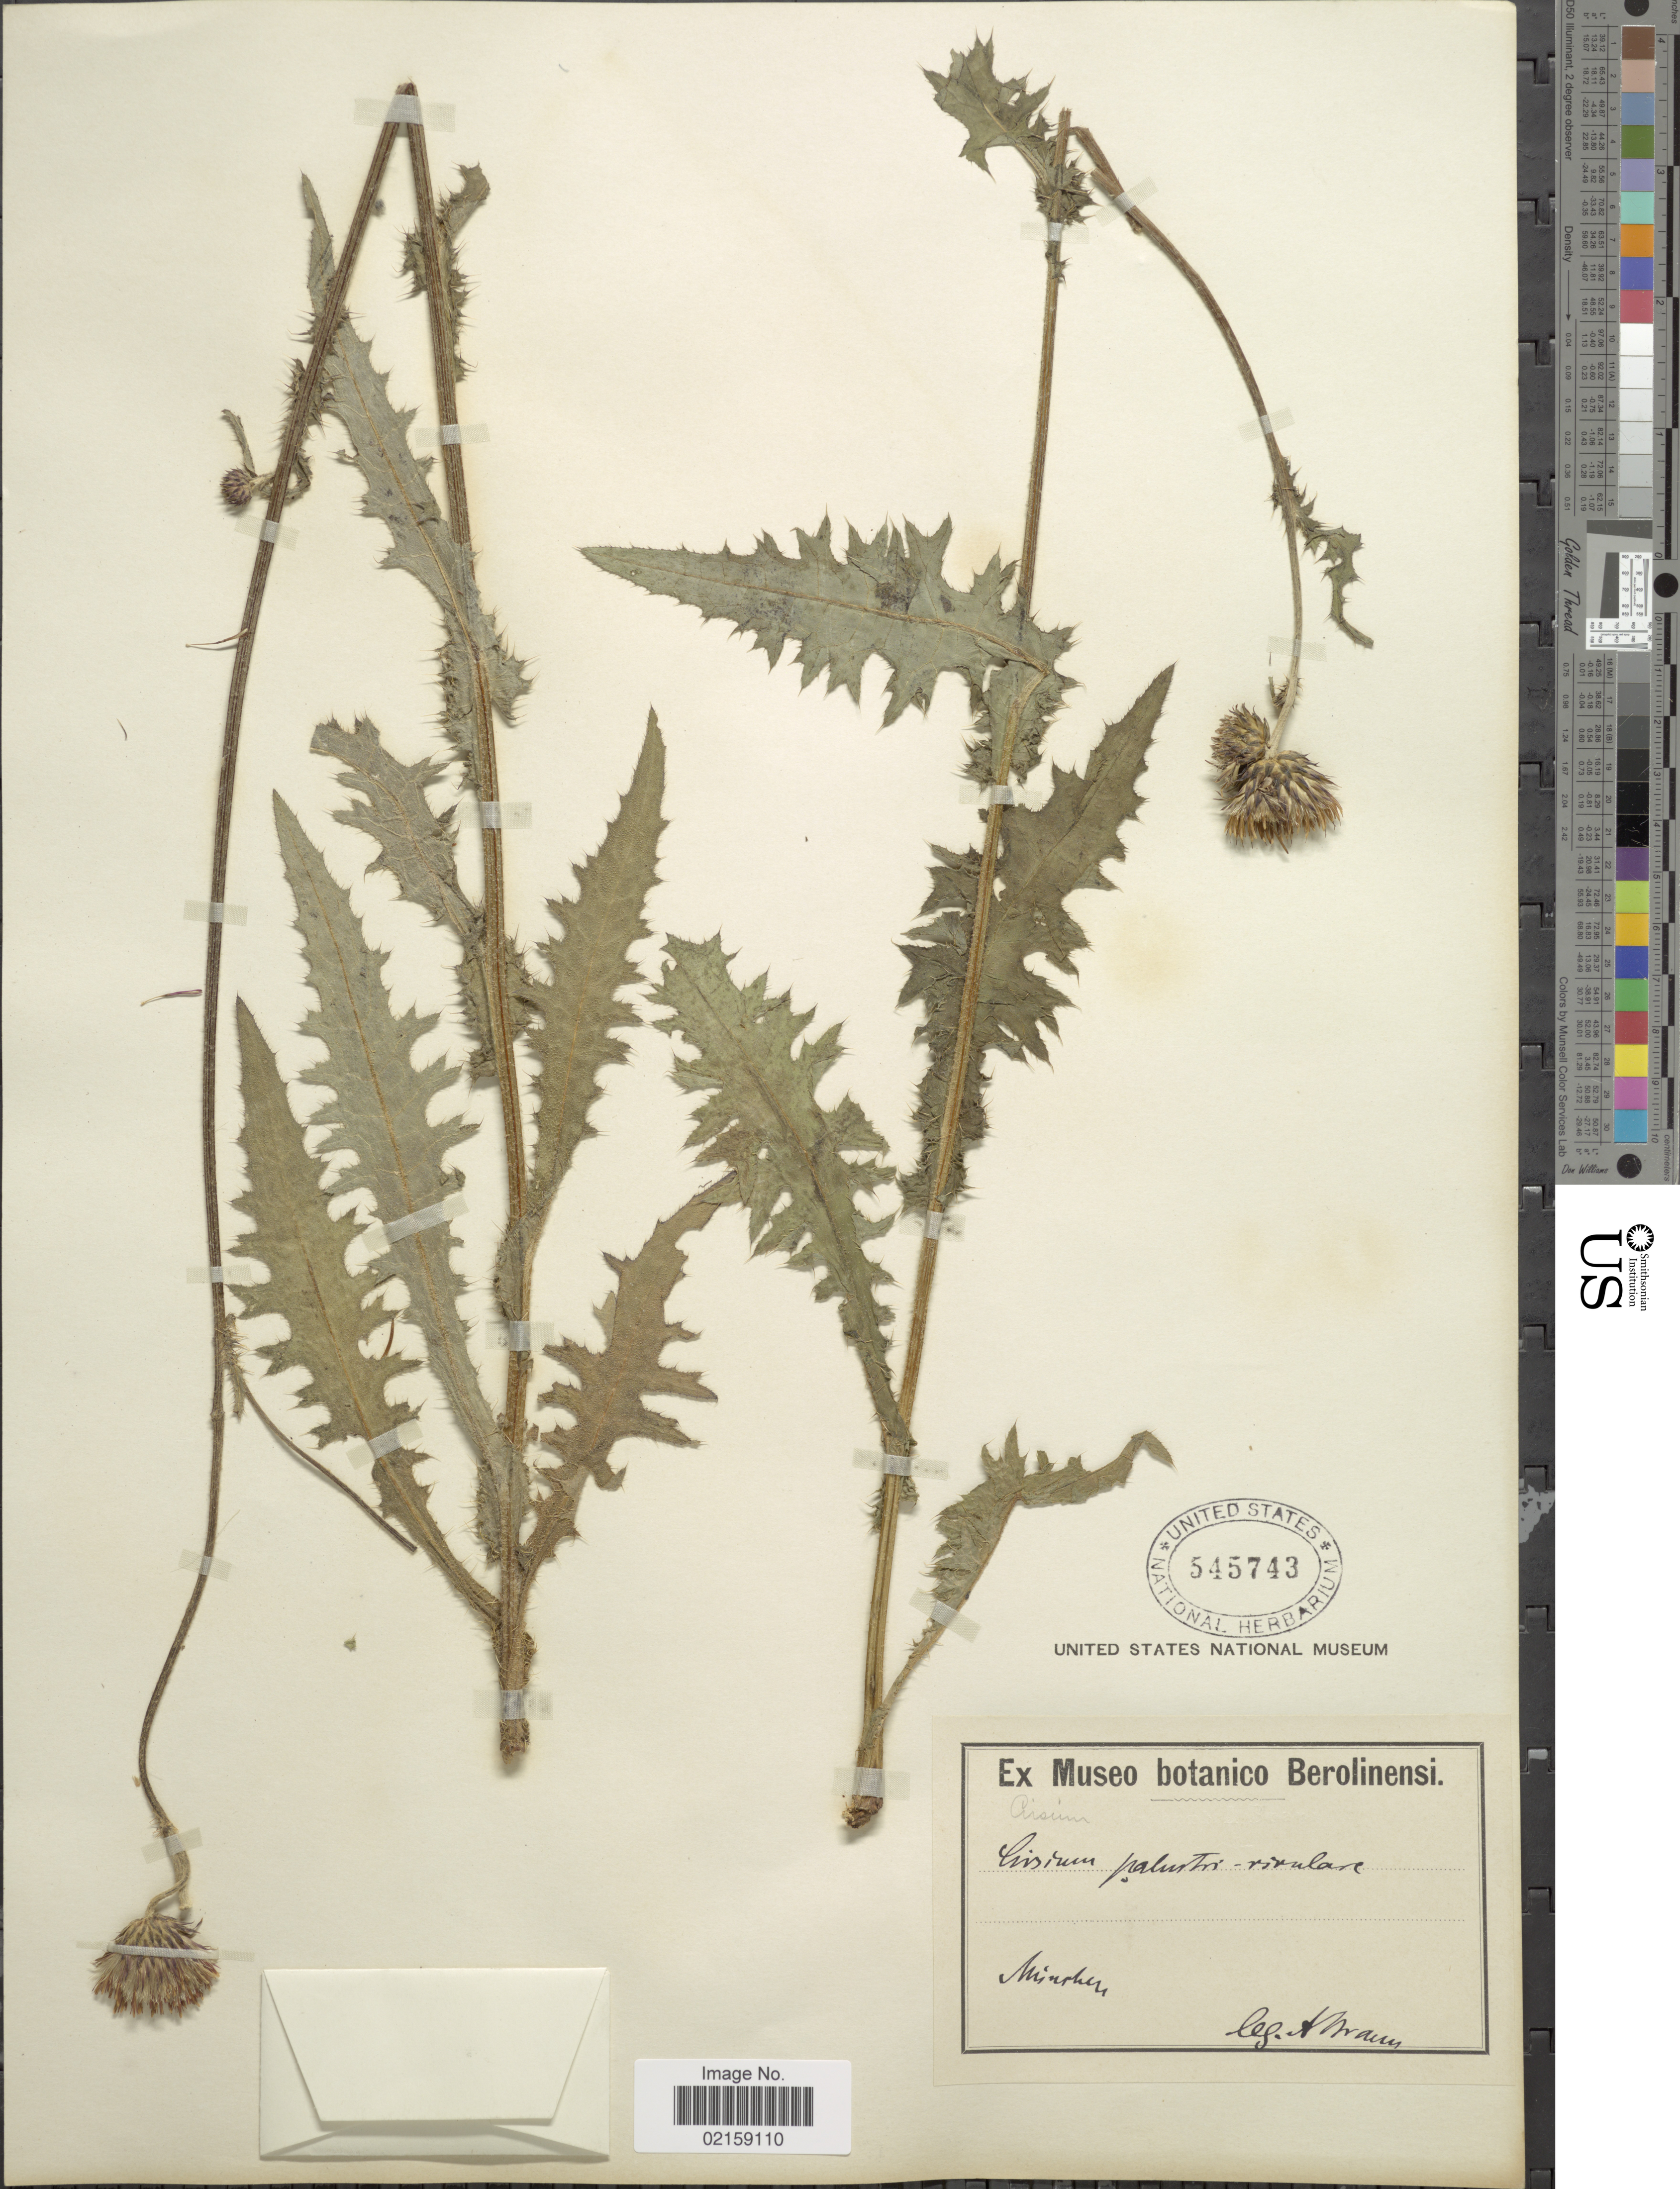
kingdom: Plantae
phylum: Tracheophyta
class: Magnoliopsida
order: Asterales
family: Asteraceae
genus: Cirsium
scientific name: Cirsium palustre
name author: (L.) Coss. ex Scop.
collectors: A. Braun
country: Germany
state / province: Bayern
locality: München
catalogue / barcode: US 545743